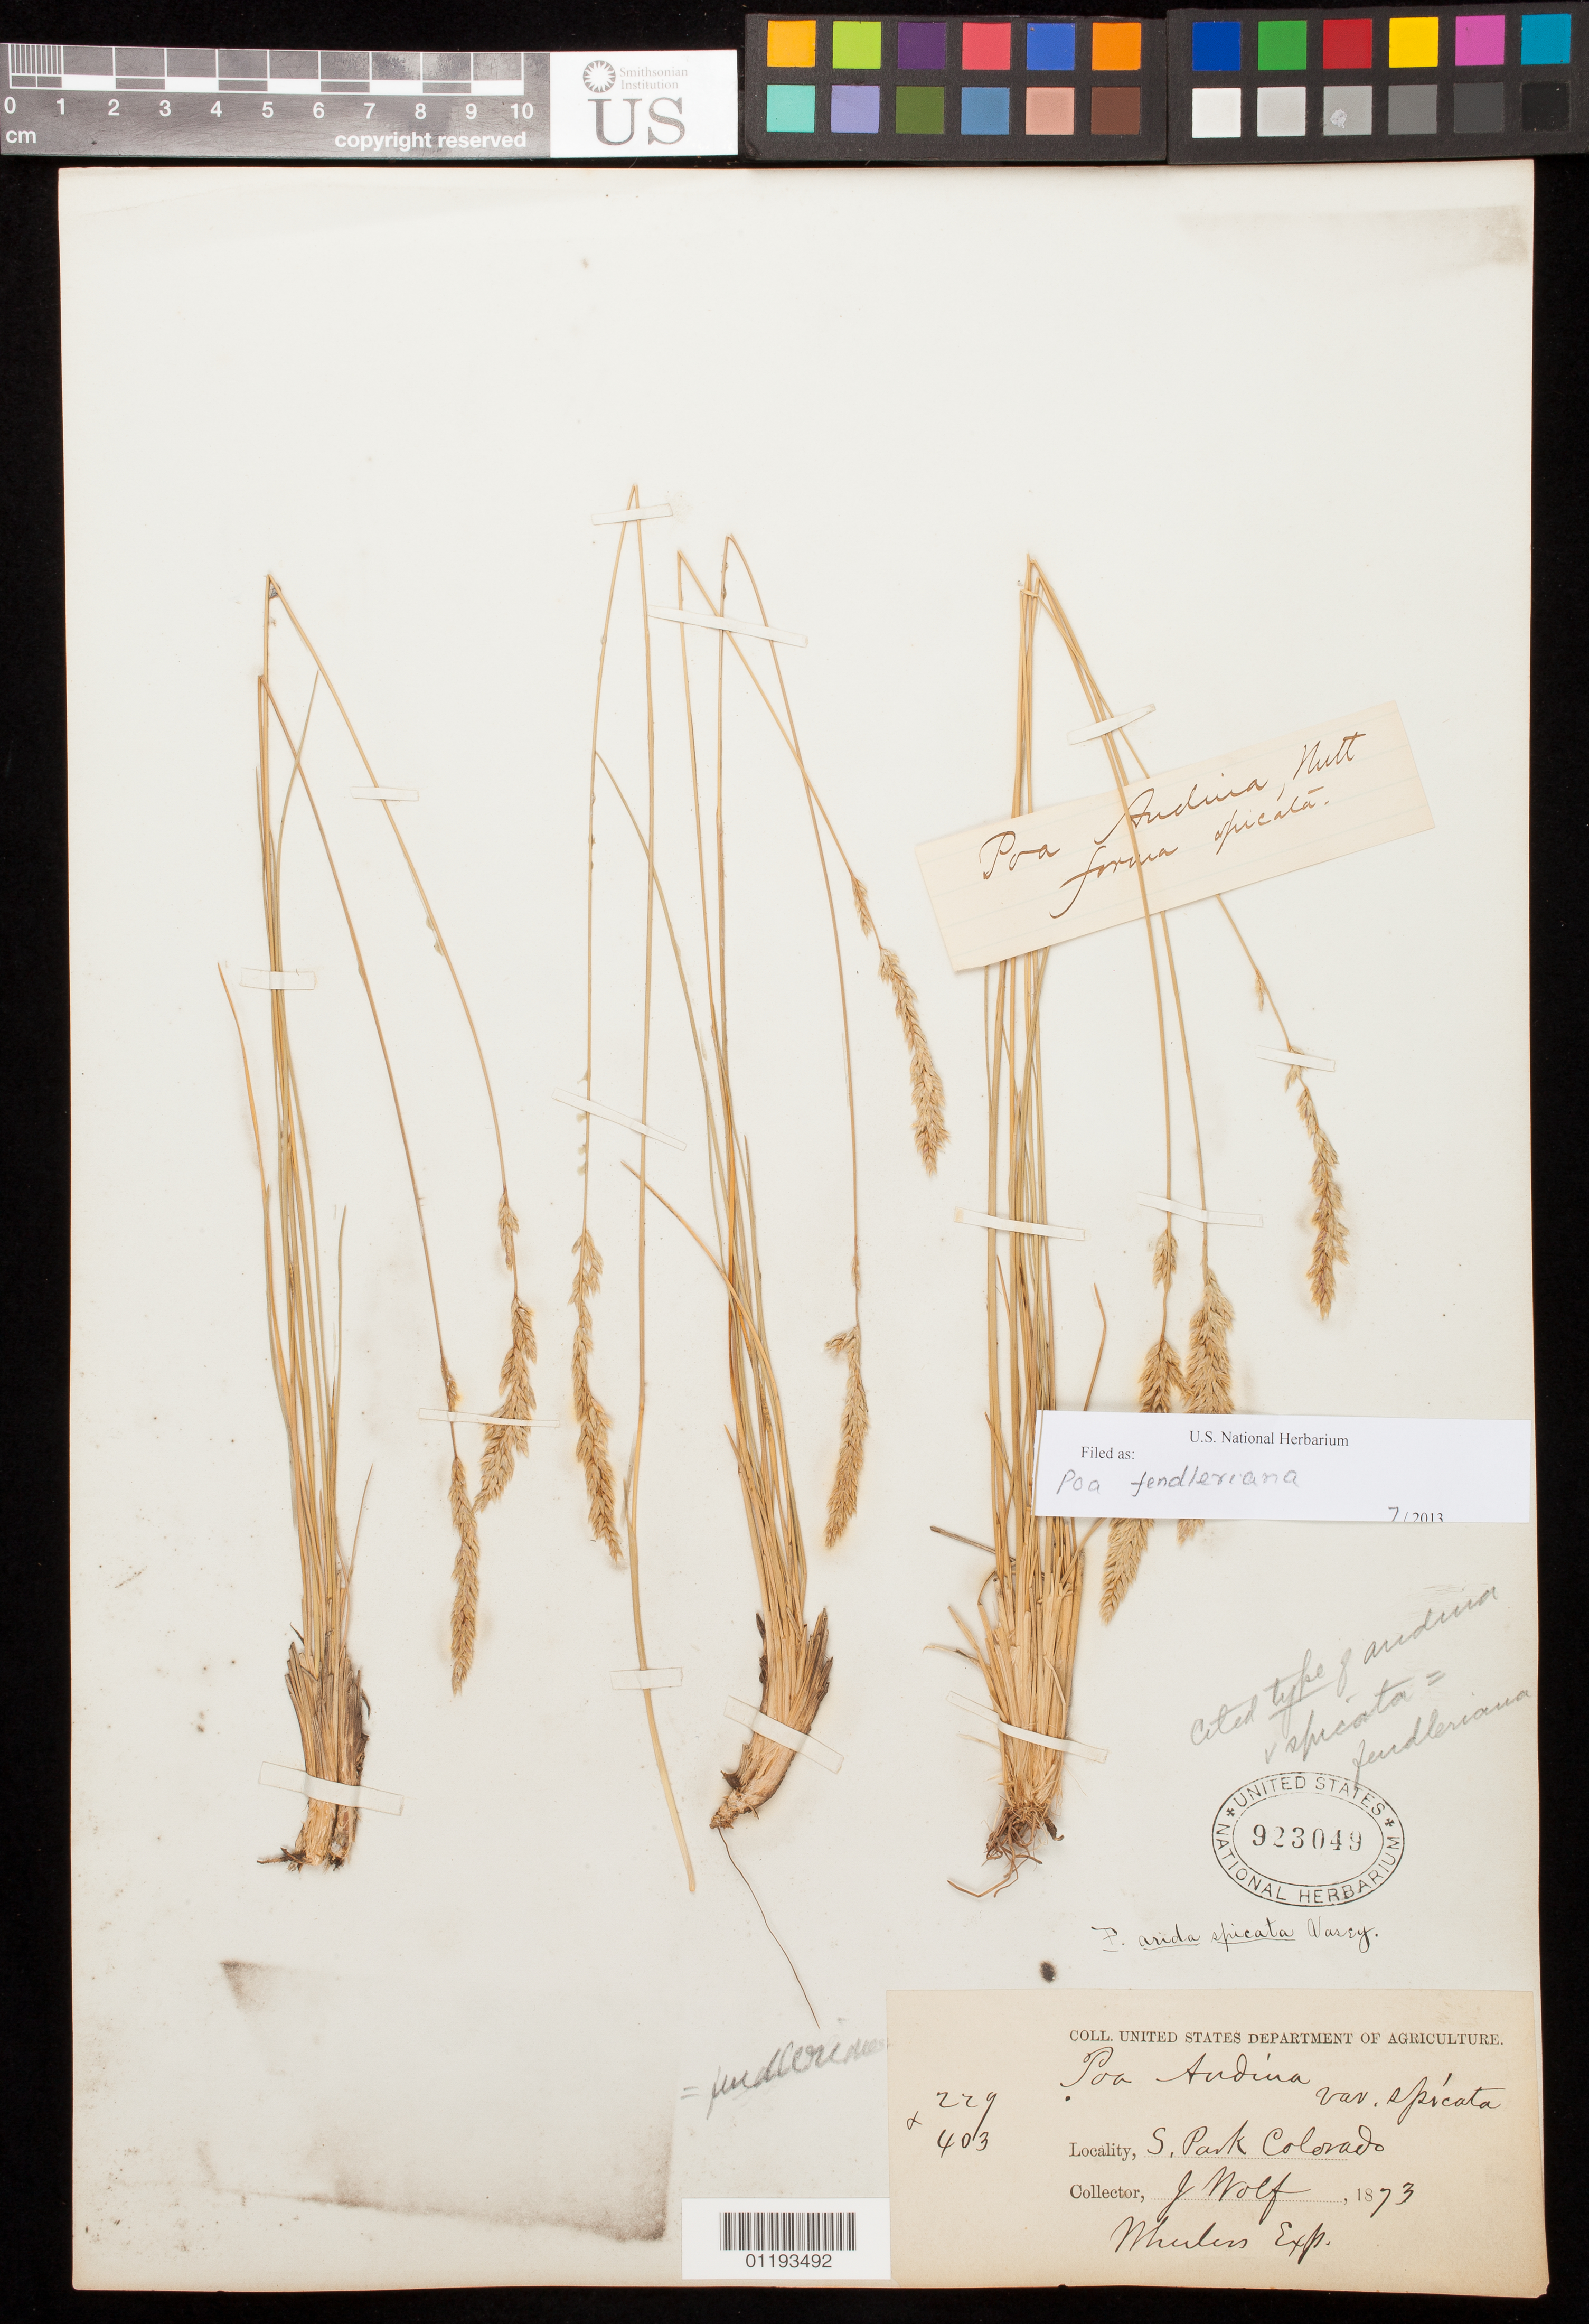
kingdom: Plantae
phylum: Tracheophyta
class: Liliopsida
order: Poales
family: Poaceae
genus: Poa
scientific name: Poa andina var. spicata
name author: Vasey in G.M. Wheeler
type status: Possible Type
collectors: J. Wolf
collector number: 229 & 403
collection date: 1873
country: United States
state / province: Colorado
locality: South Park, Col Ter.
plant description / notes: Annotated as Poa andina var. spicata and possibly a duplicate of one of the syntypes of that name, but numbering does not match.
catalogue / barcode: US 923049